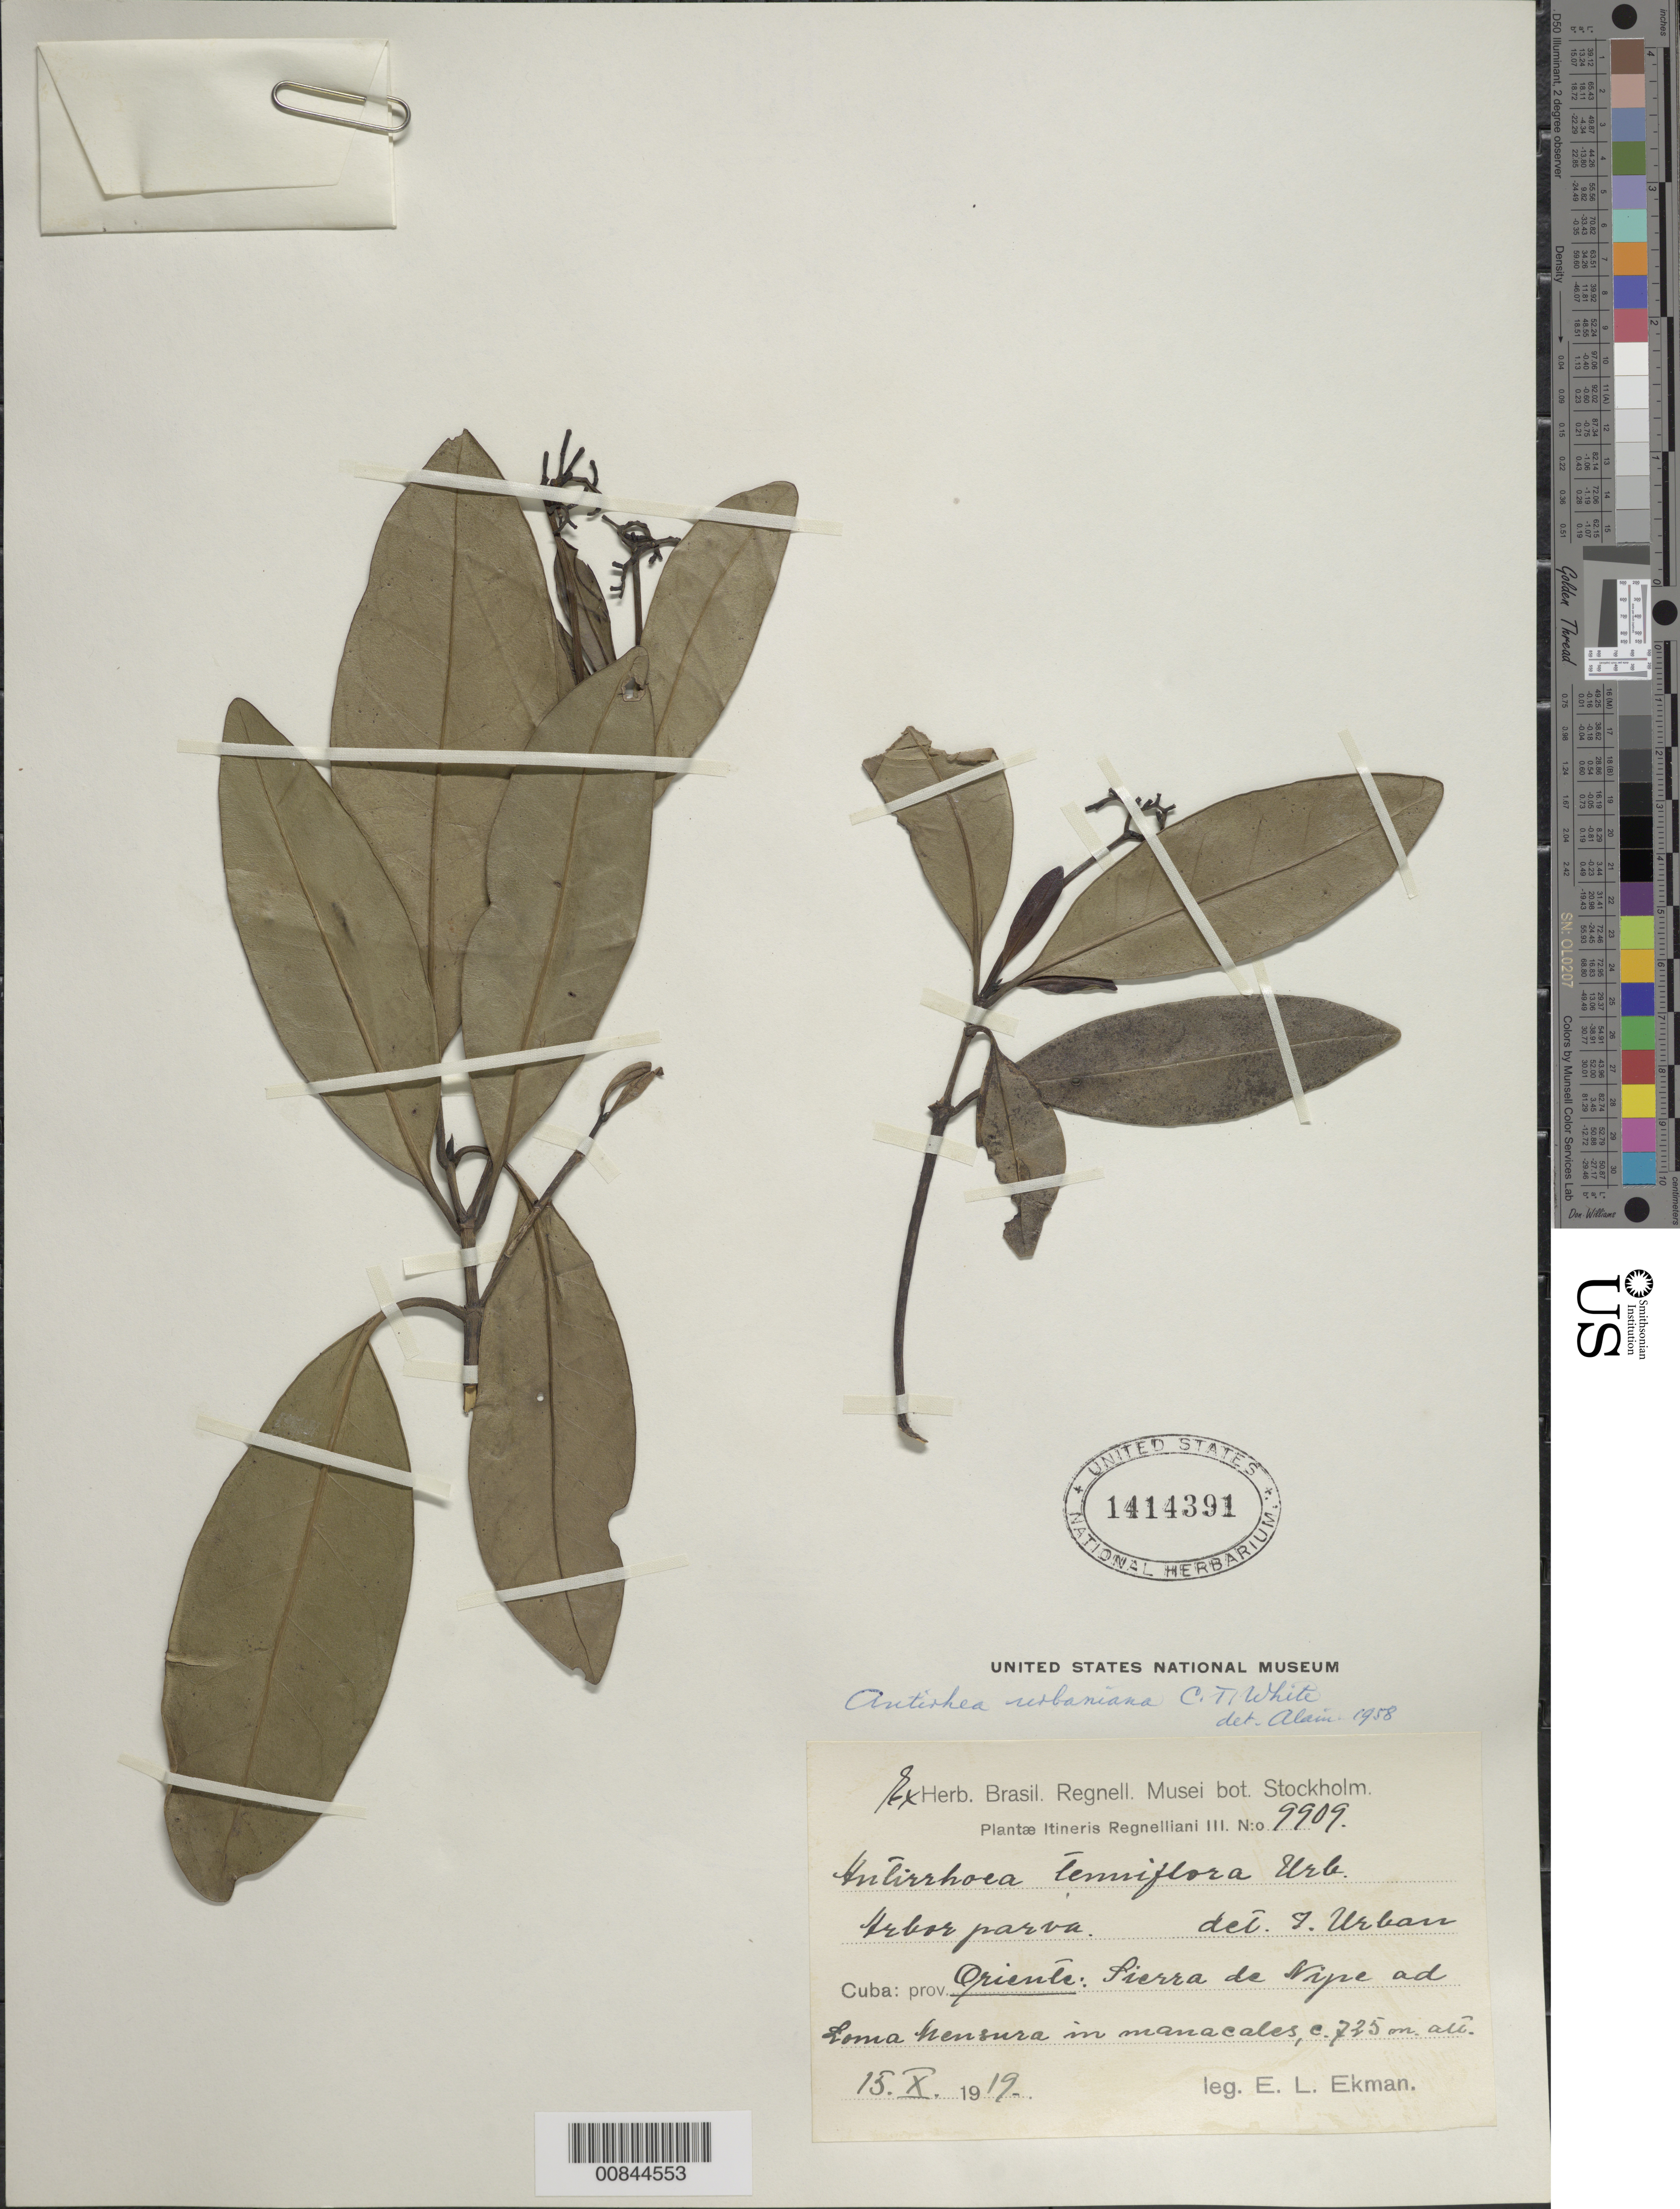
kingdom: Plantae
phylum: Tracheophyta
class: Magnoliopsida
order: Gentianales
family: Rubiaceae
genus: Stenostomum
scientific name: Stenostomum urbanianum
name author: (C.T. White) Borhidi & Fernández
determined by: Liogier, Alain H.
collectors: E. L. Ekman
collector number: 9909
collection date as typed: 15 Oct 1919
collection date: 1919-10-15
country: Cuba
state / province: Oriente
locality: Sierra de Nipe ad Loma Mensura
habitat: In manacales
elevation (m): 725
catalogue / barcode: US 1414391